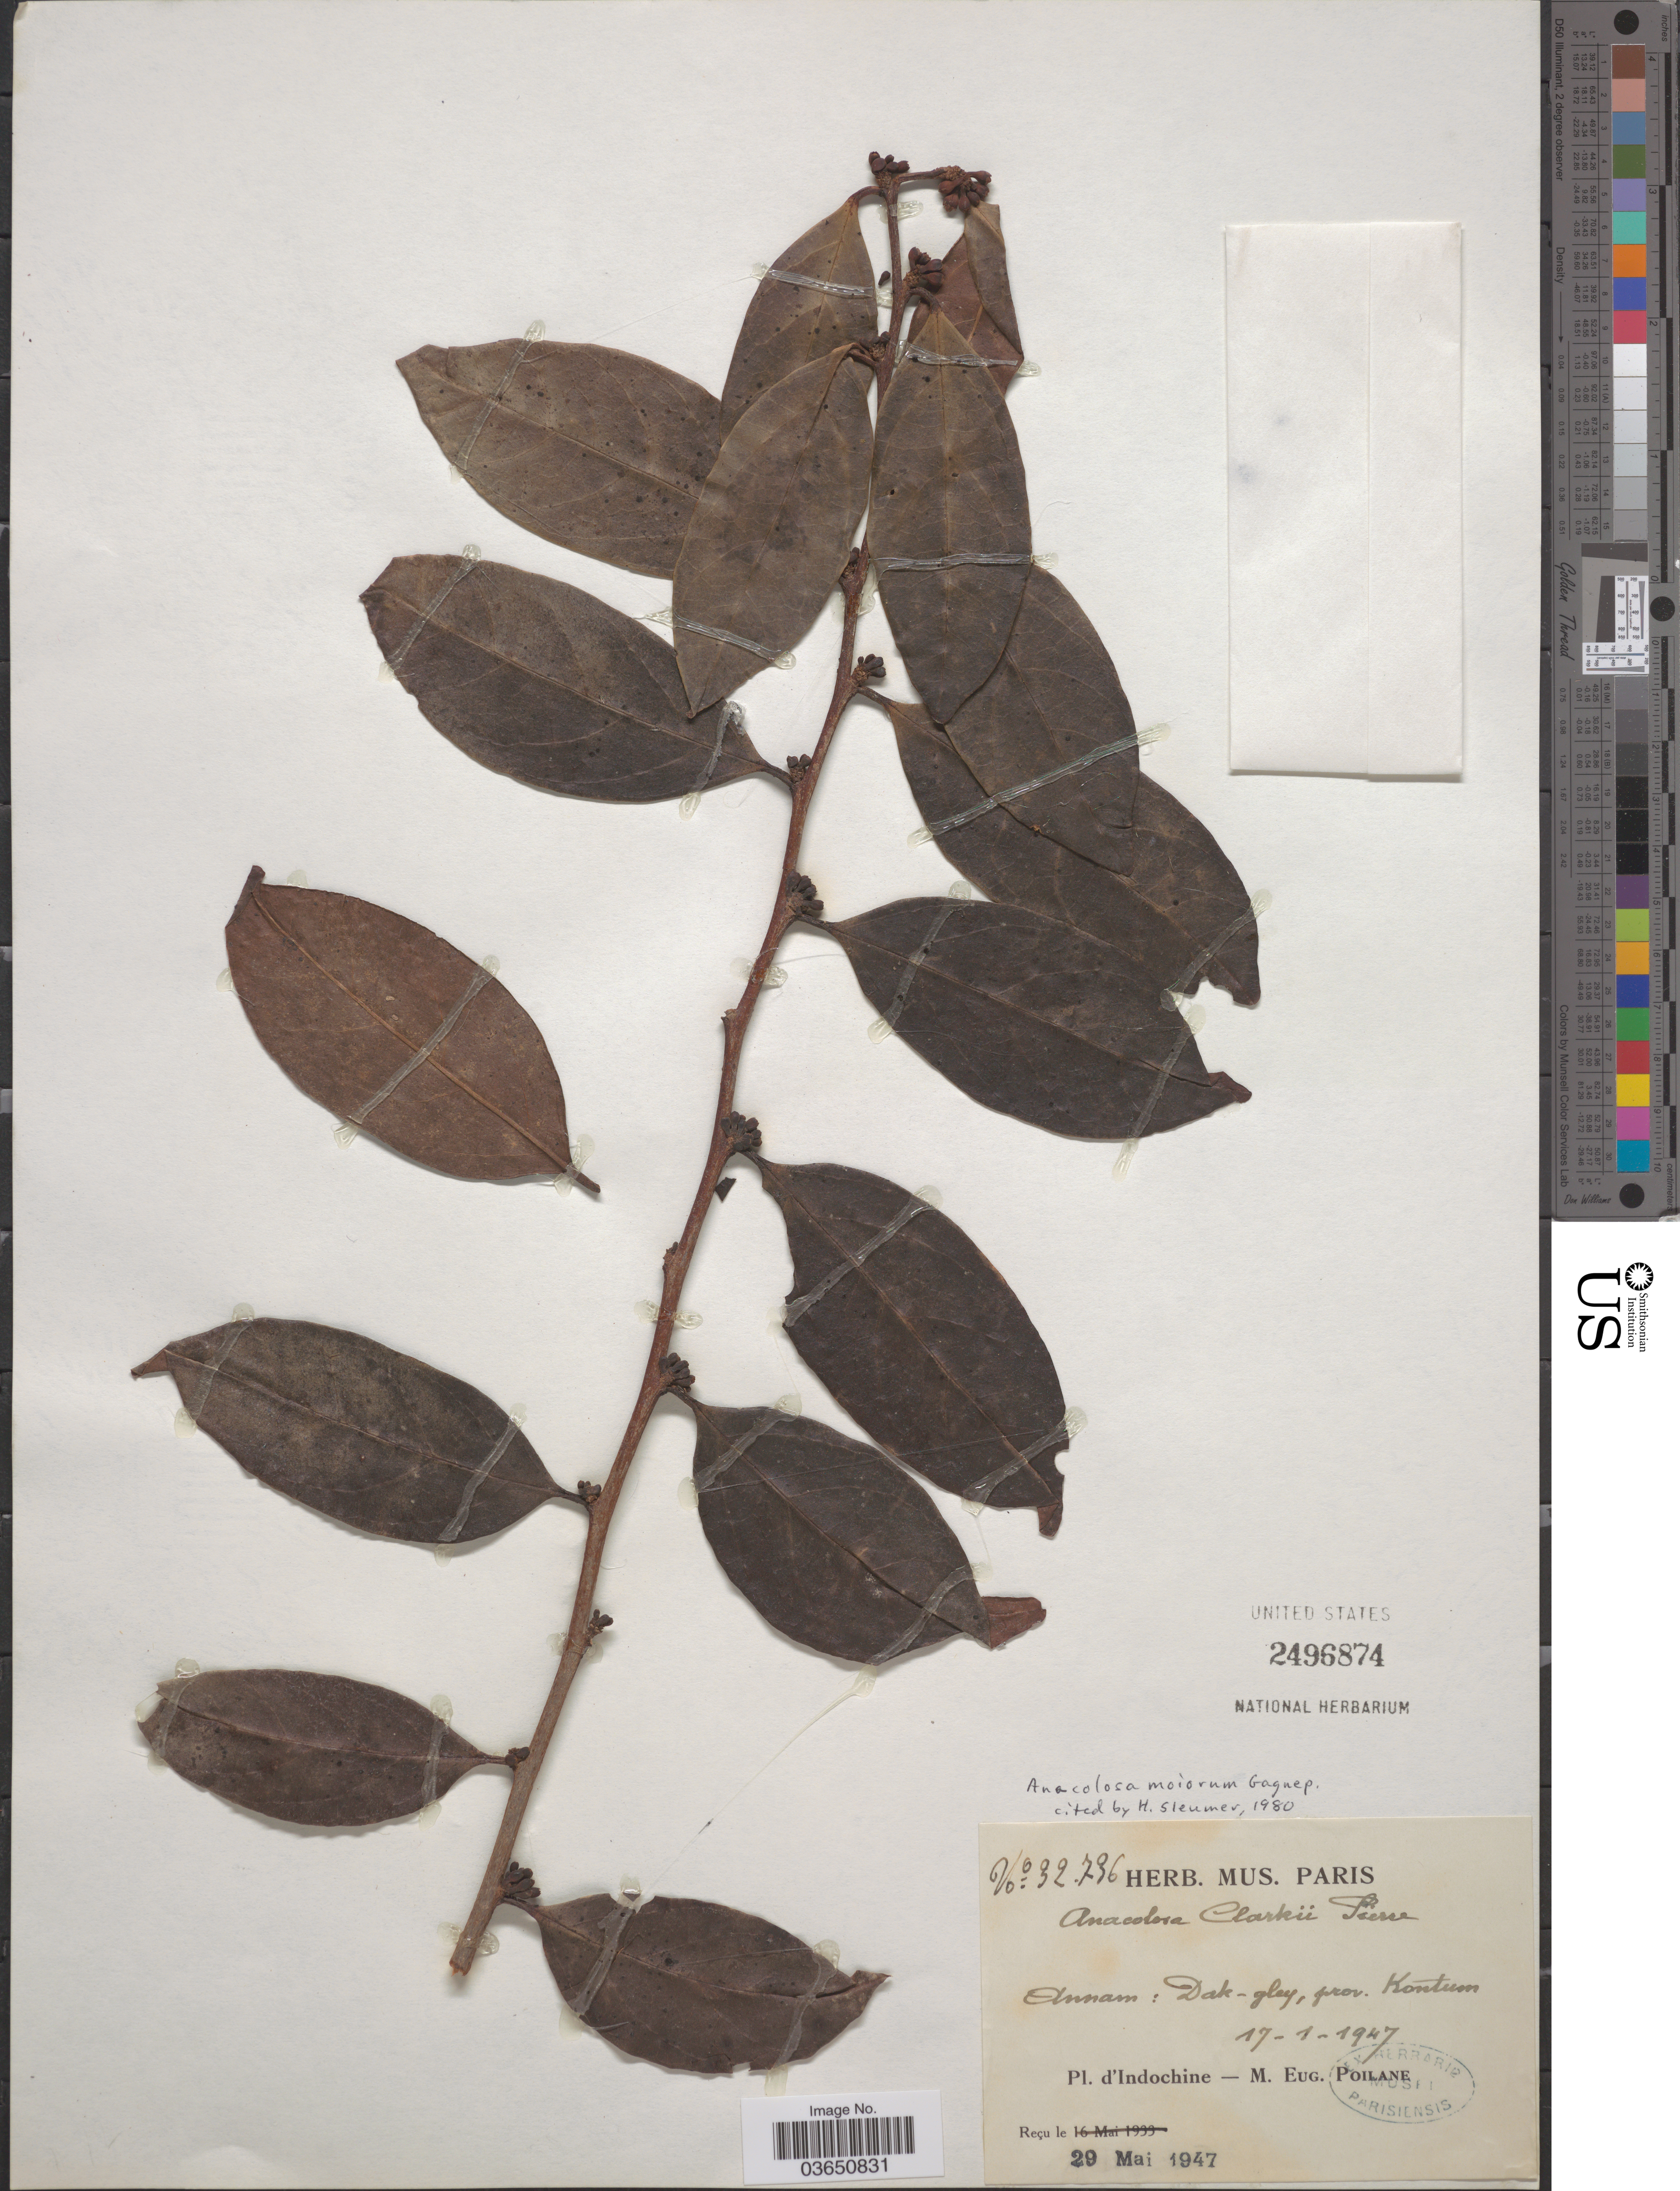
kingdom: Plantae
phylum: Tracheophyta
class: Magnoliopsida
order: Santalales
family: Aptandraceae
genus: Anacolosa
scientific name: Anacolosa moiorum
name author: Gagnep.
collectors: M. Poilan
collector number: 32736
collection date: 1947-05-29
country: Vietnam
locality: Annam: Dak-gley, prov. Kontum. Indochine.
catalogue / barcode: US 2496874